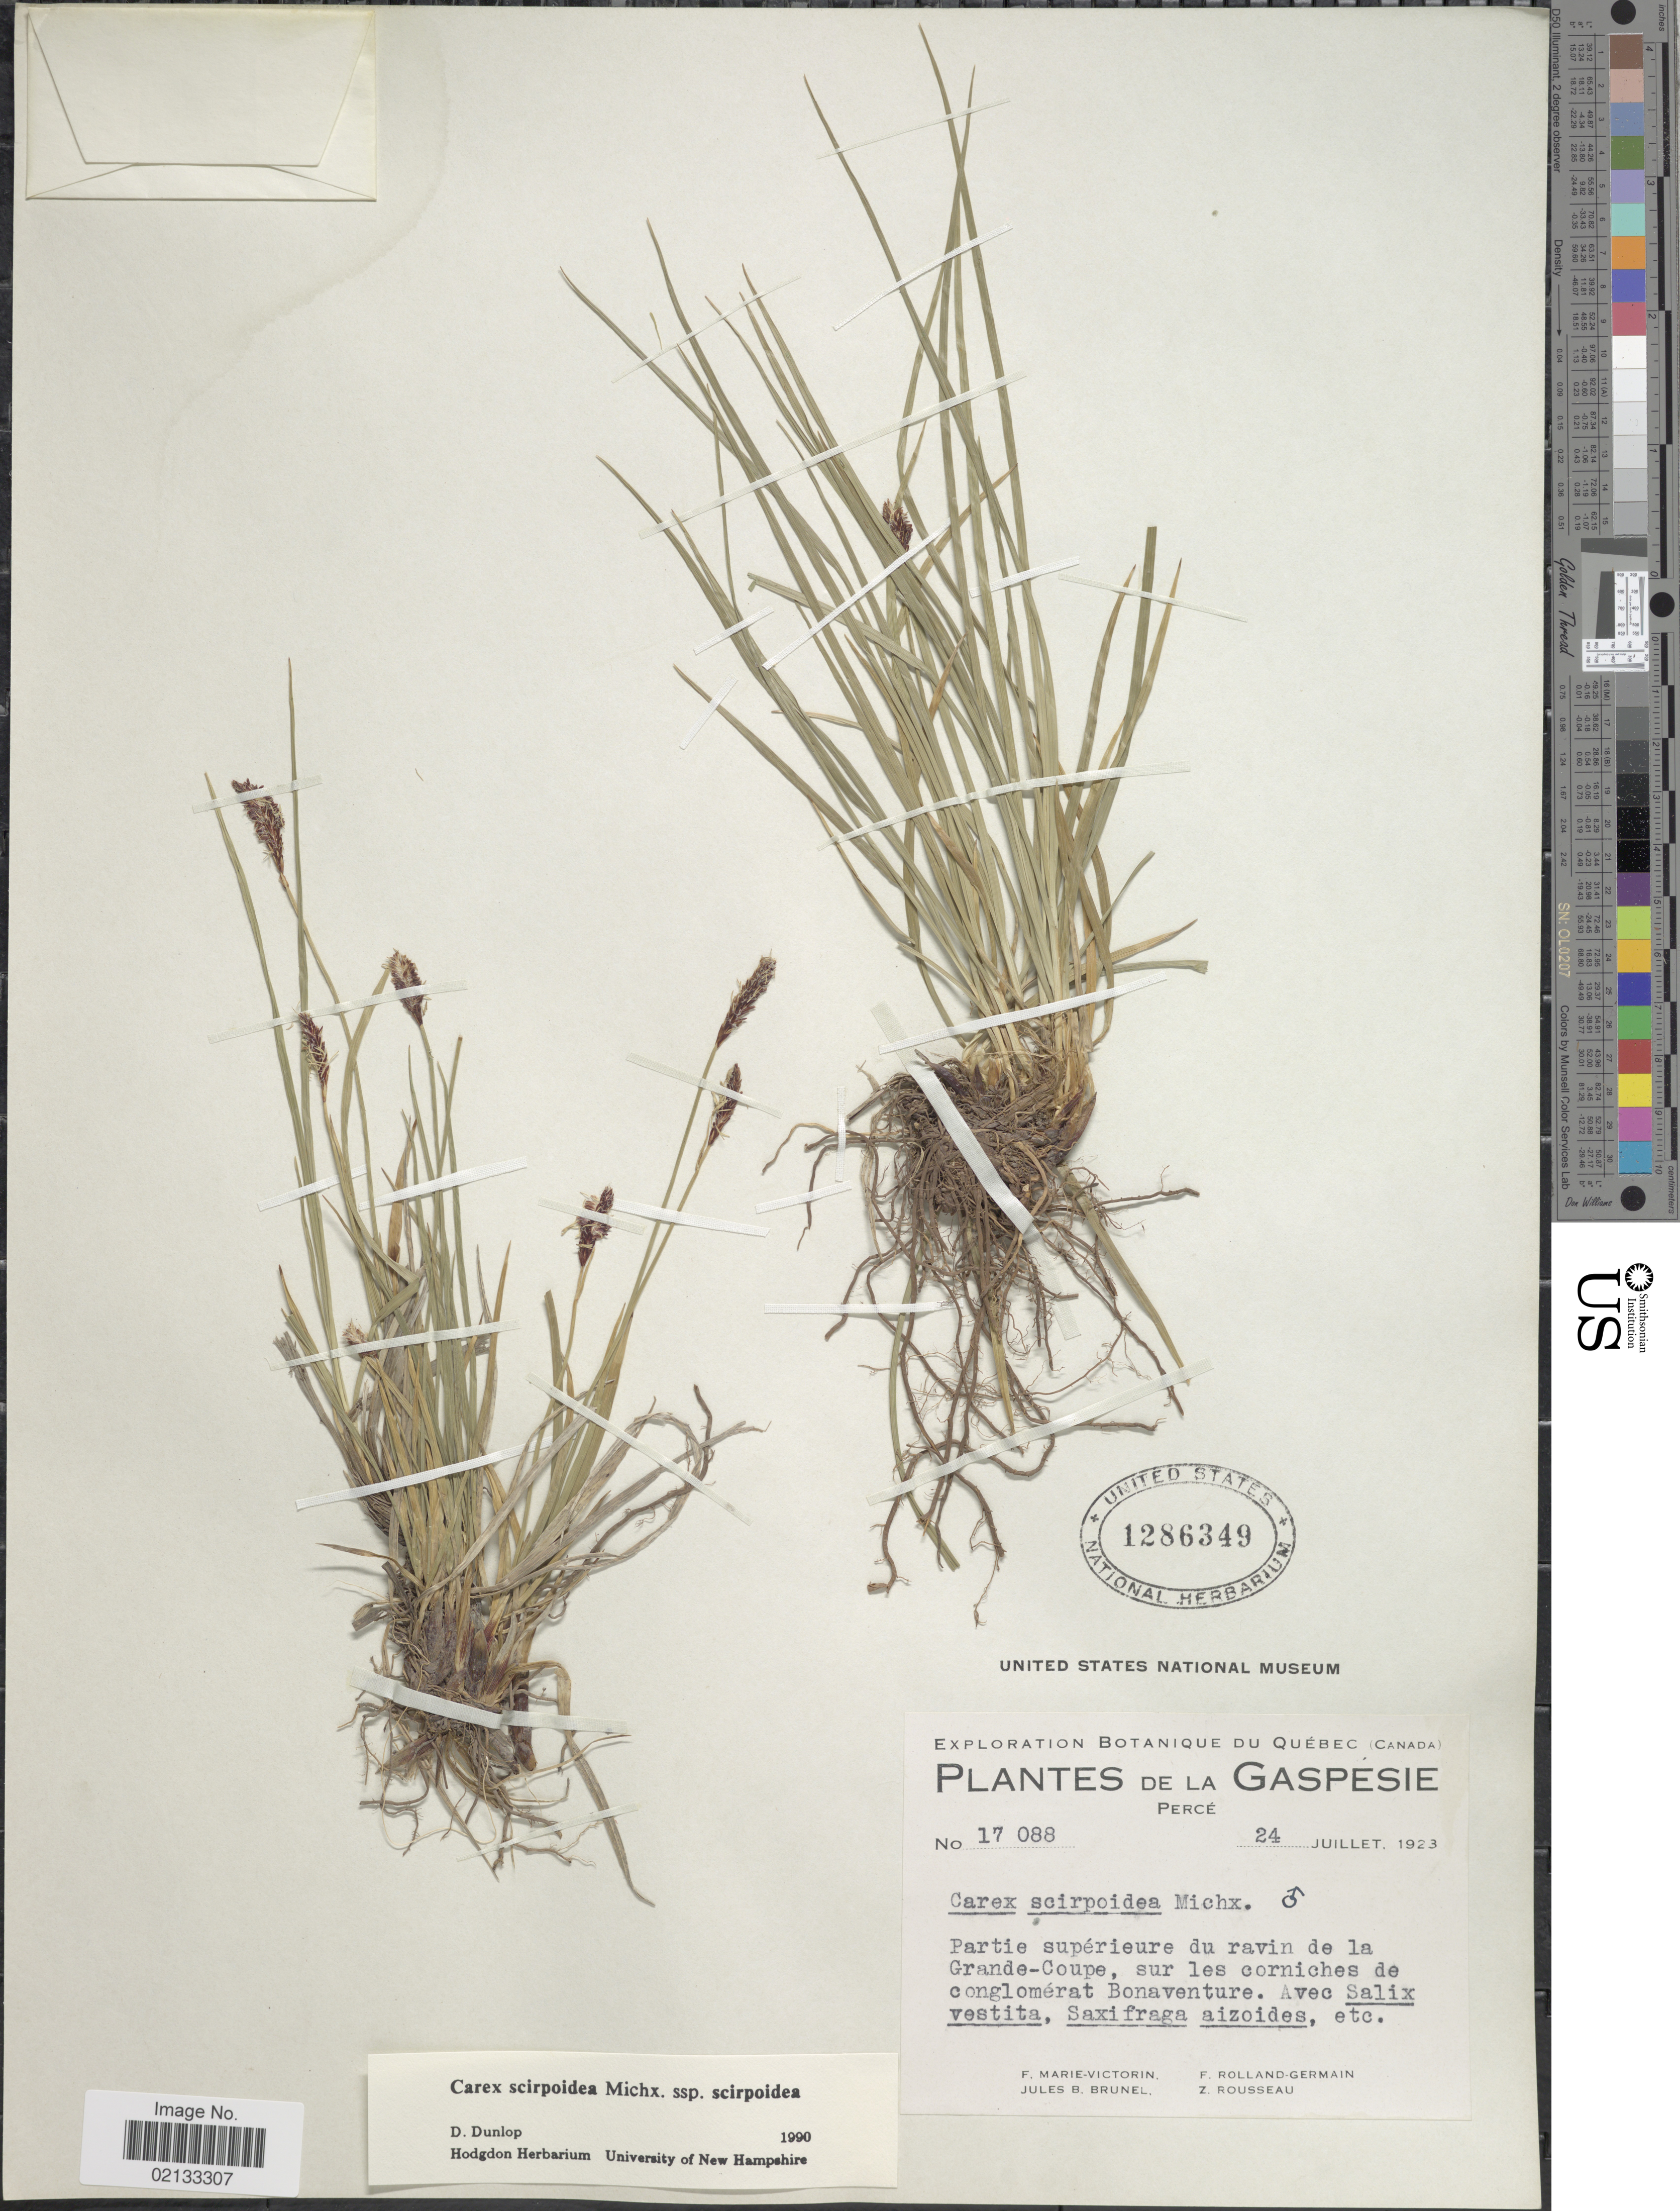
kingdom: Plantae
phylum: Tracheophyta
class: Liliopsida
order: Poales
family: Cyperaceae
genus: Carex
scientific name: Carex scirpoidea subsp. scirpoidea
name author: Michx.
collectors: F. Marie-Victorin, J. Brunel, Rolland-Germain & Z. Rousseau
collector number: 17088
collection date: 1923-07-24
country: Canada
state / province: Quebec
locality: De La Gaspesie, Percé, Partie supérieure du ravin de la Grande-Coupe, sur les corniches de conglomérat Bonaventure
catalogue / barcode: US 1286349